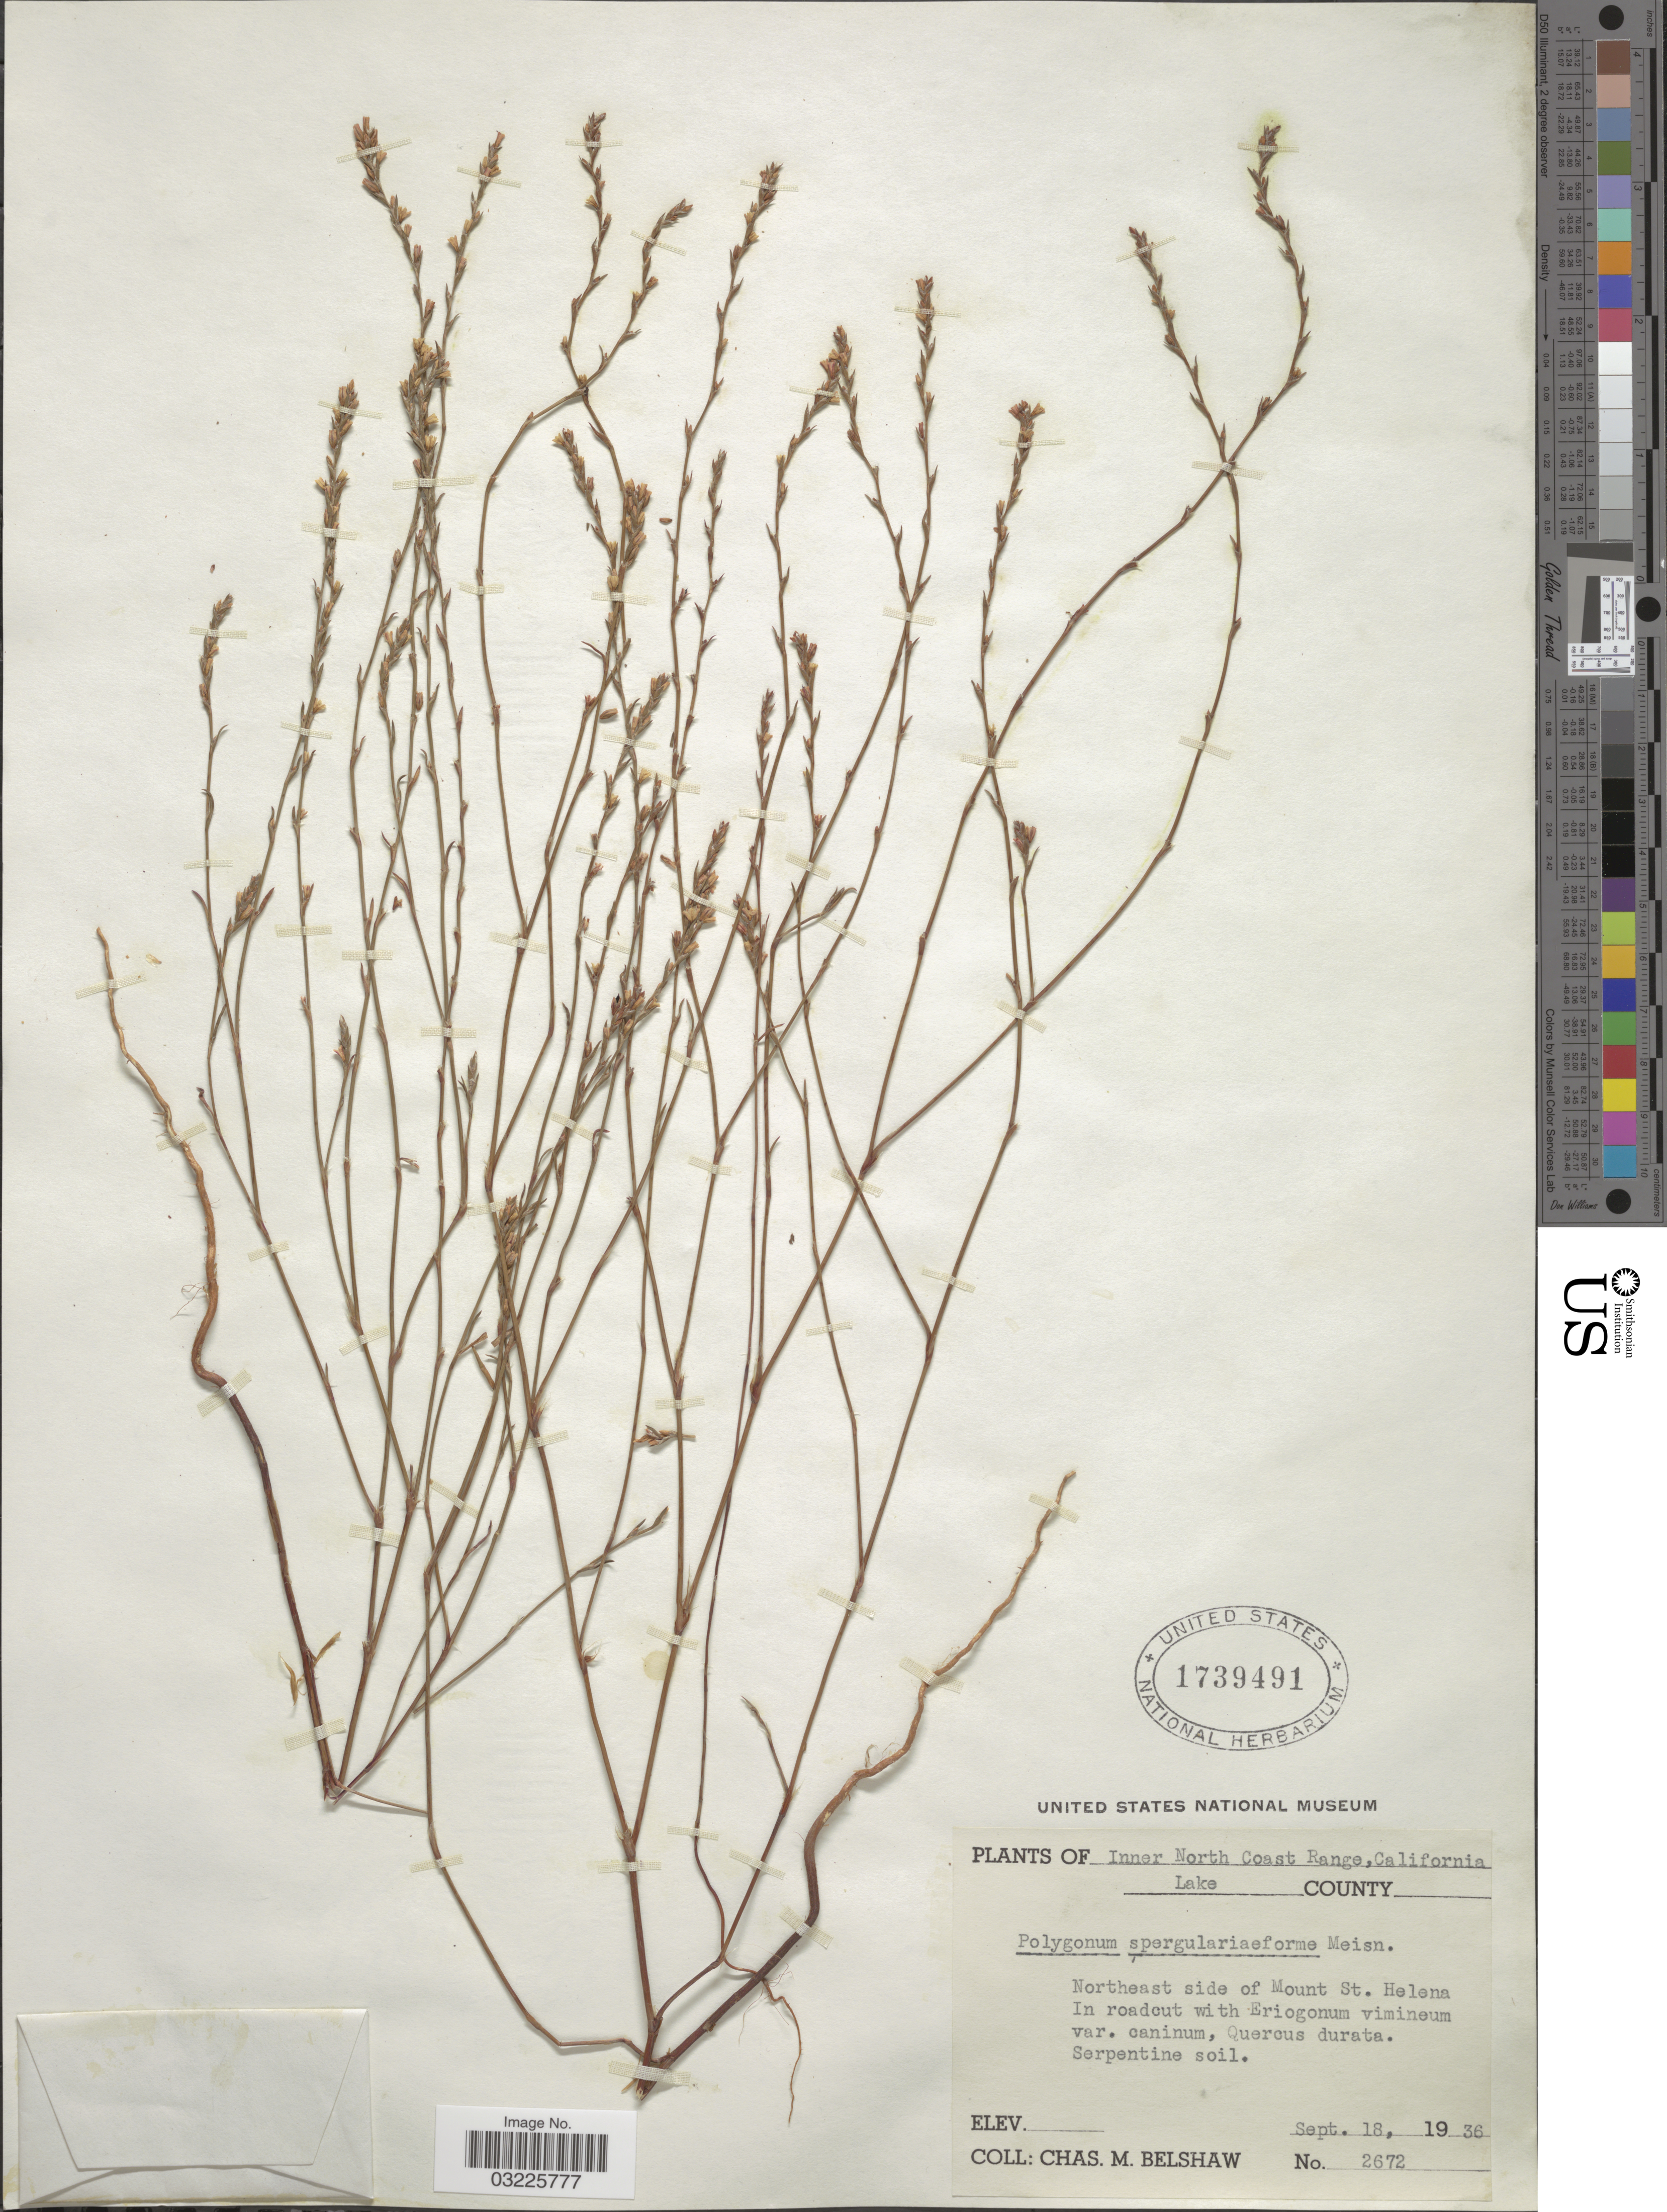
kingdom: Plantae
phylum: Tracheophyta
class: Magnoliopsida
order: Caryophyllales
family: Polygonaceae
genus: Polygonum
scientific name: Polygonum spergulariiforme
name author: Meisn. ex Small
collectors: C. Shaw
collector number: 2672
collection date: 1936-09-18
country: United States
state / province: California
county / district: Lake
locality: Inner North Coast Range, Lake County. Northeast side of Mount St. Helena.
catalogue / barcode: US 1739491